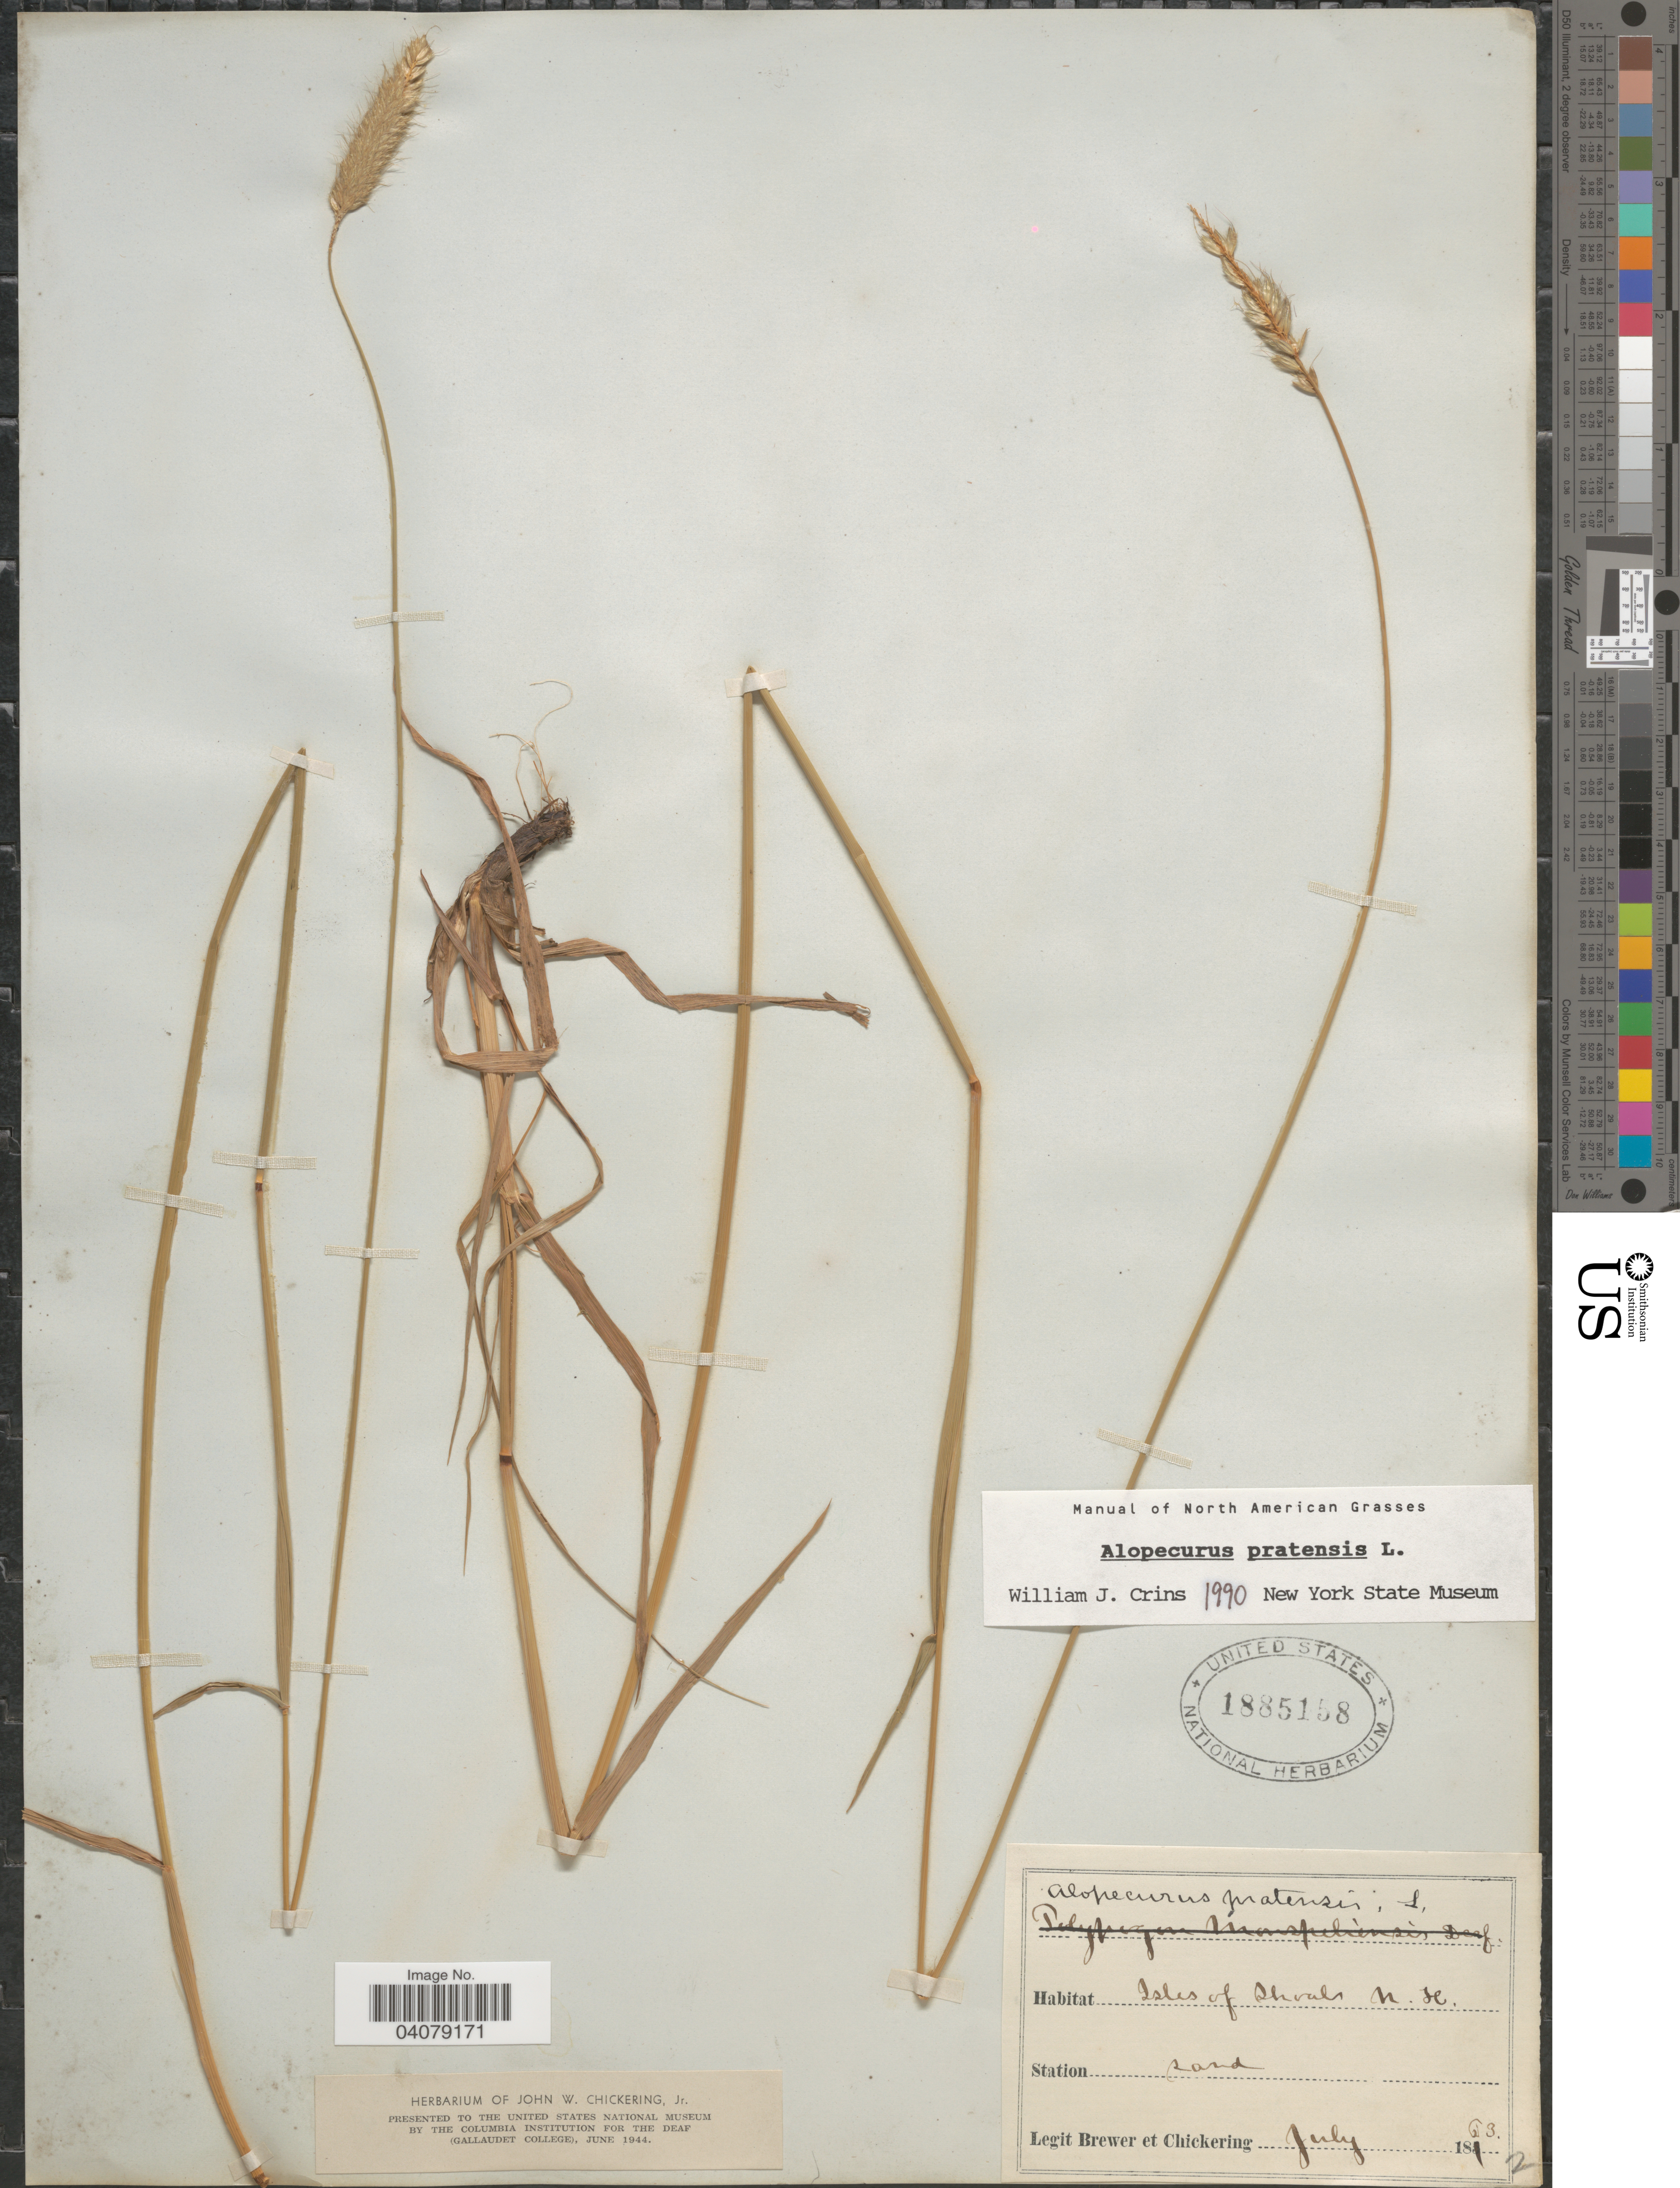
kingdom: Plantae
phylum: Tracheophyta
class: Liliopsida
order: Poales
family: Poaceae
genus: Alopecurus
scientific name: Alopecurus pratensis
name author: L.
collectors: -. Brewer & J. W. Chickering Jr.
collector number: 2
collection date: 1863-07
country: United States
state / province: New Hampshire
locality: Isles of Shoals. Sand.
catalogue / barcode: US 1885158